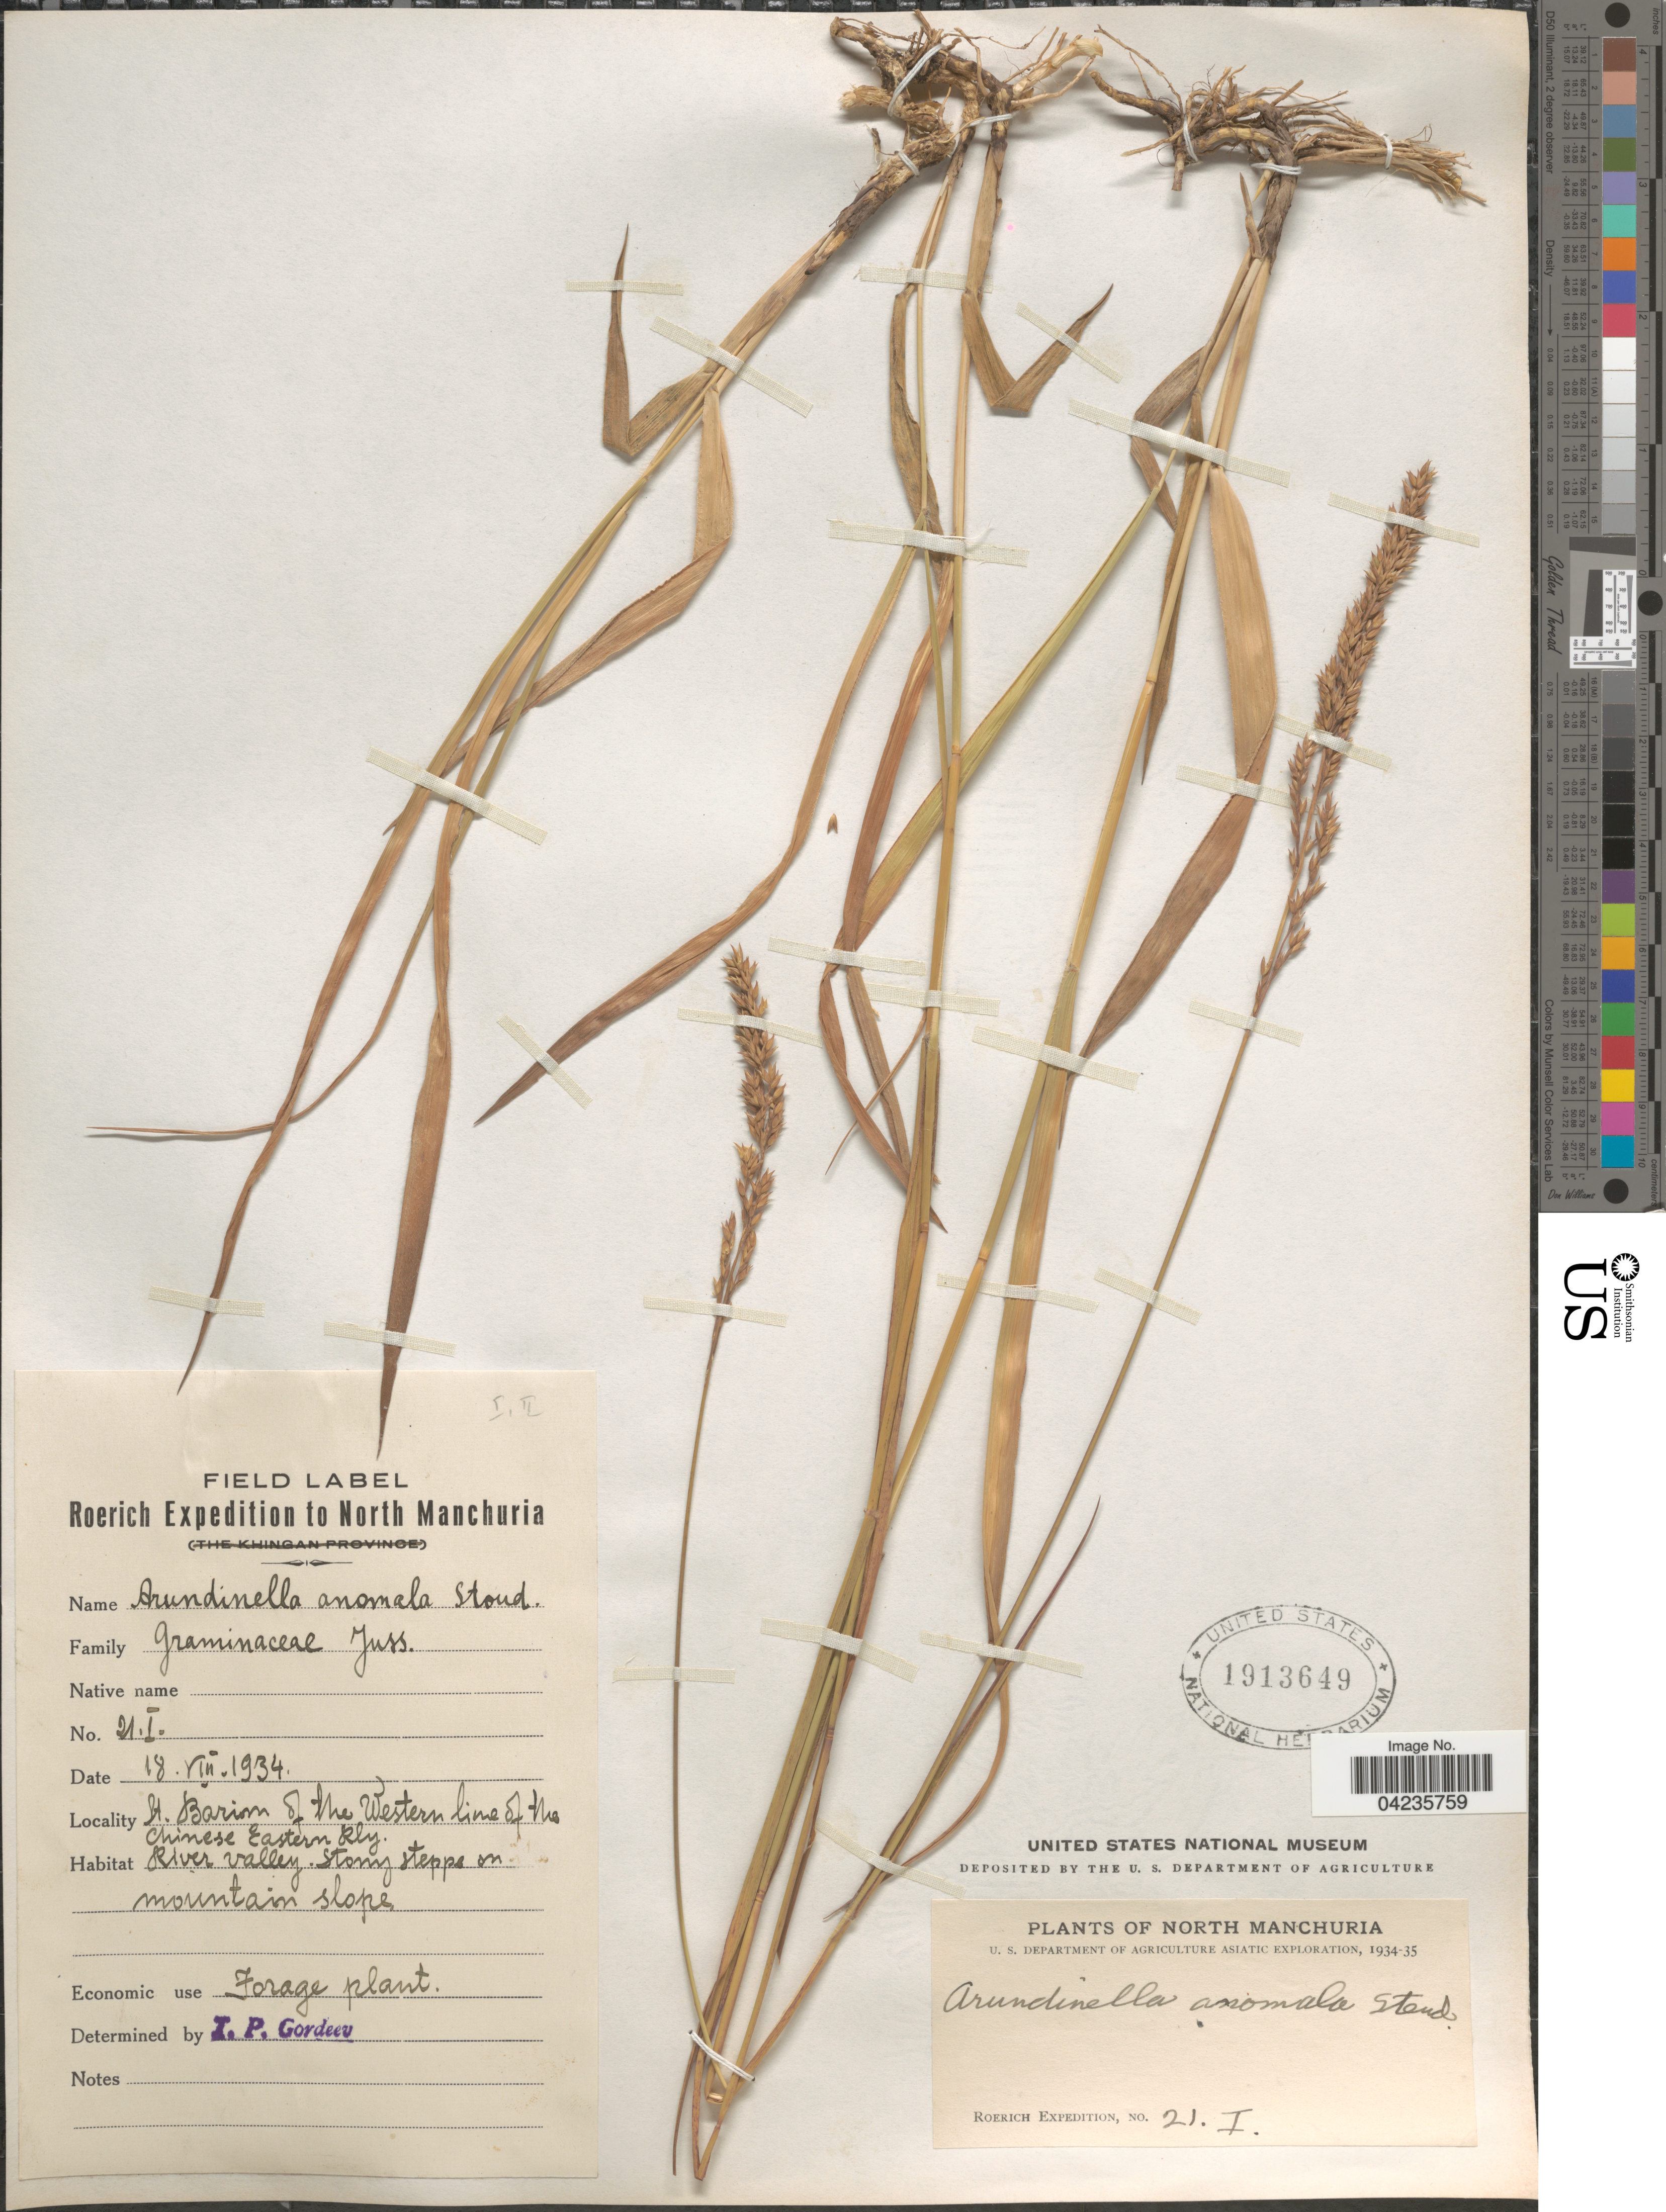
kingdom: Plantae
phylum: Tracheophyta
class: Liliopsida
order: Poales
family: Poaceae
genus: Arundinella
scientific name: Arundinella hirta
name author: (Thunb.) Tanaka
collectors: Roerich Expedition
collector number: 21I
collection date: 1934-08-18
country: China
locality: North Manchuria. St. Barim of the Western lime of the Chinese Eastern [illegible text]. U. S. Department of Agriculture Asiatic Exploration, 1934-35.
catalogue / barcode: US 1913649